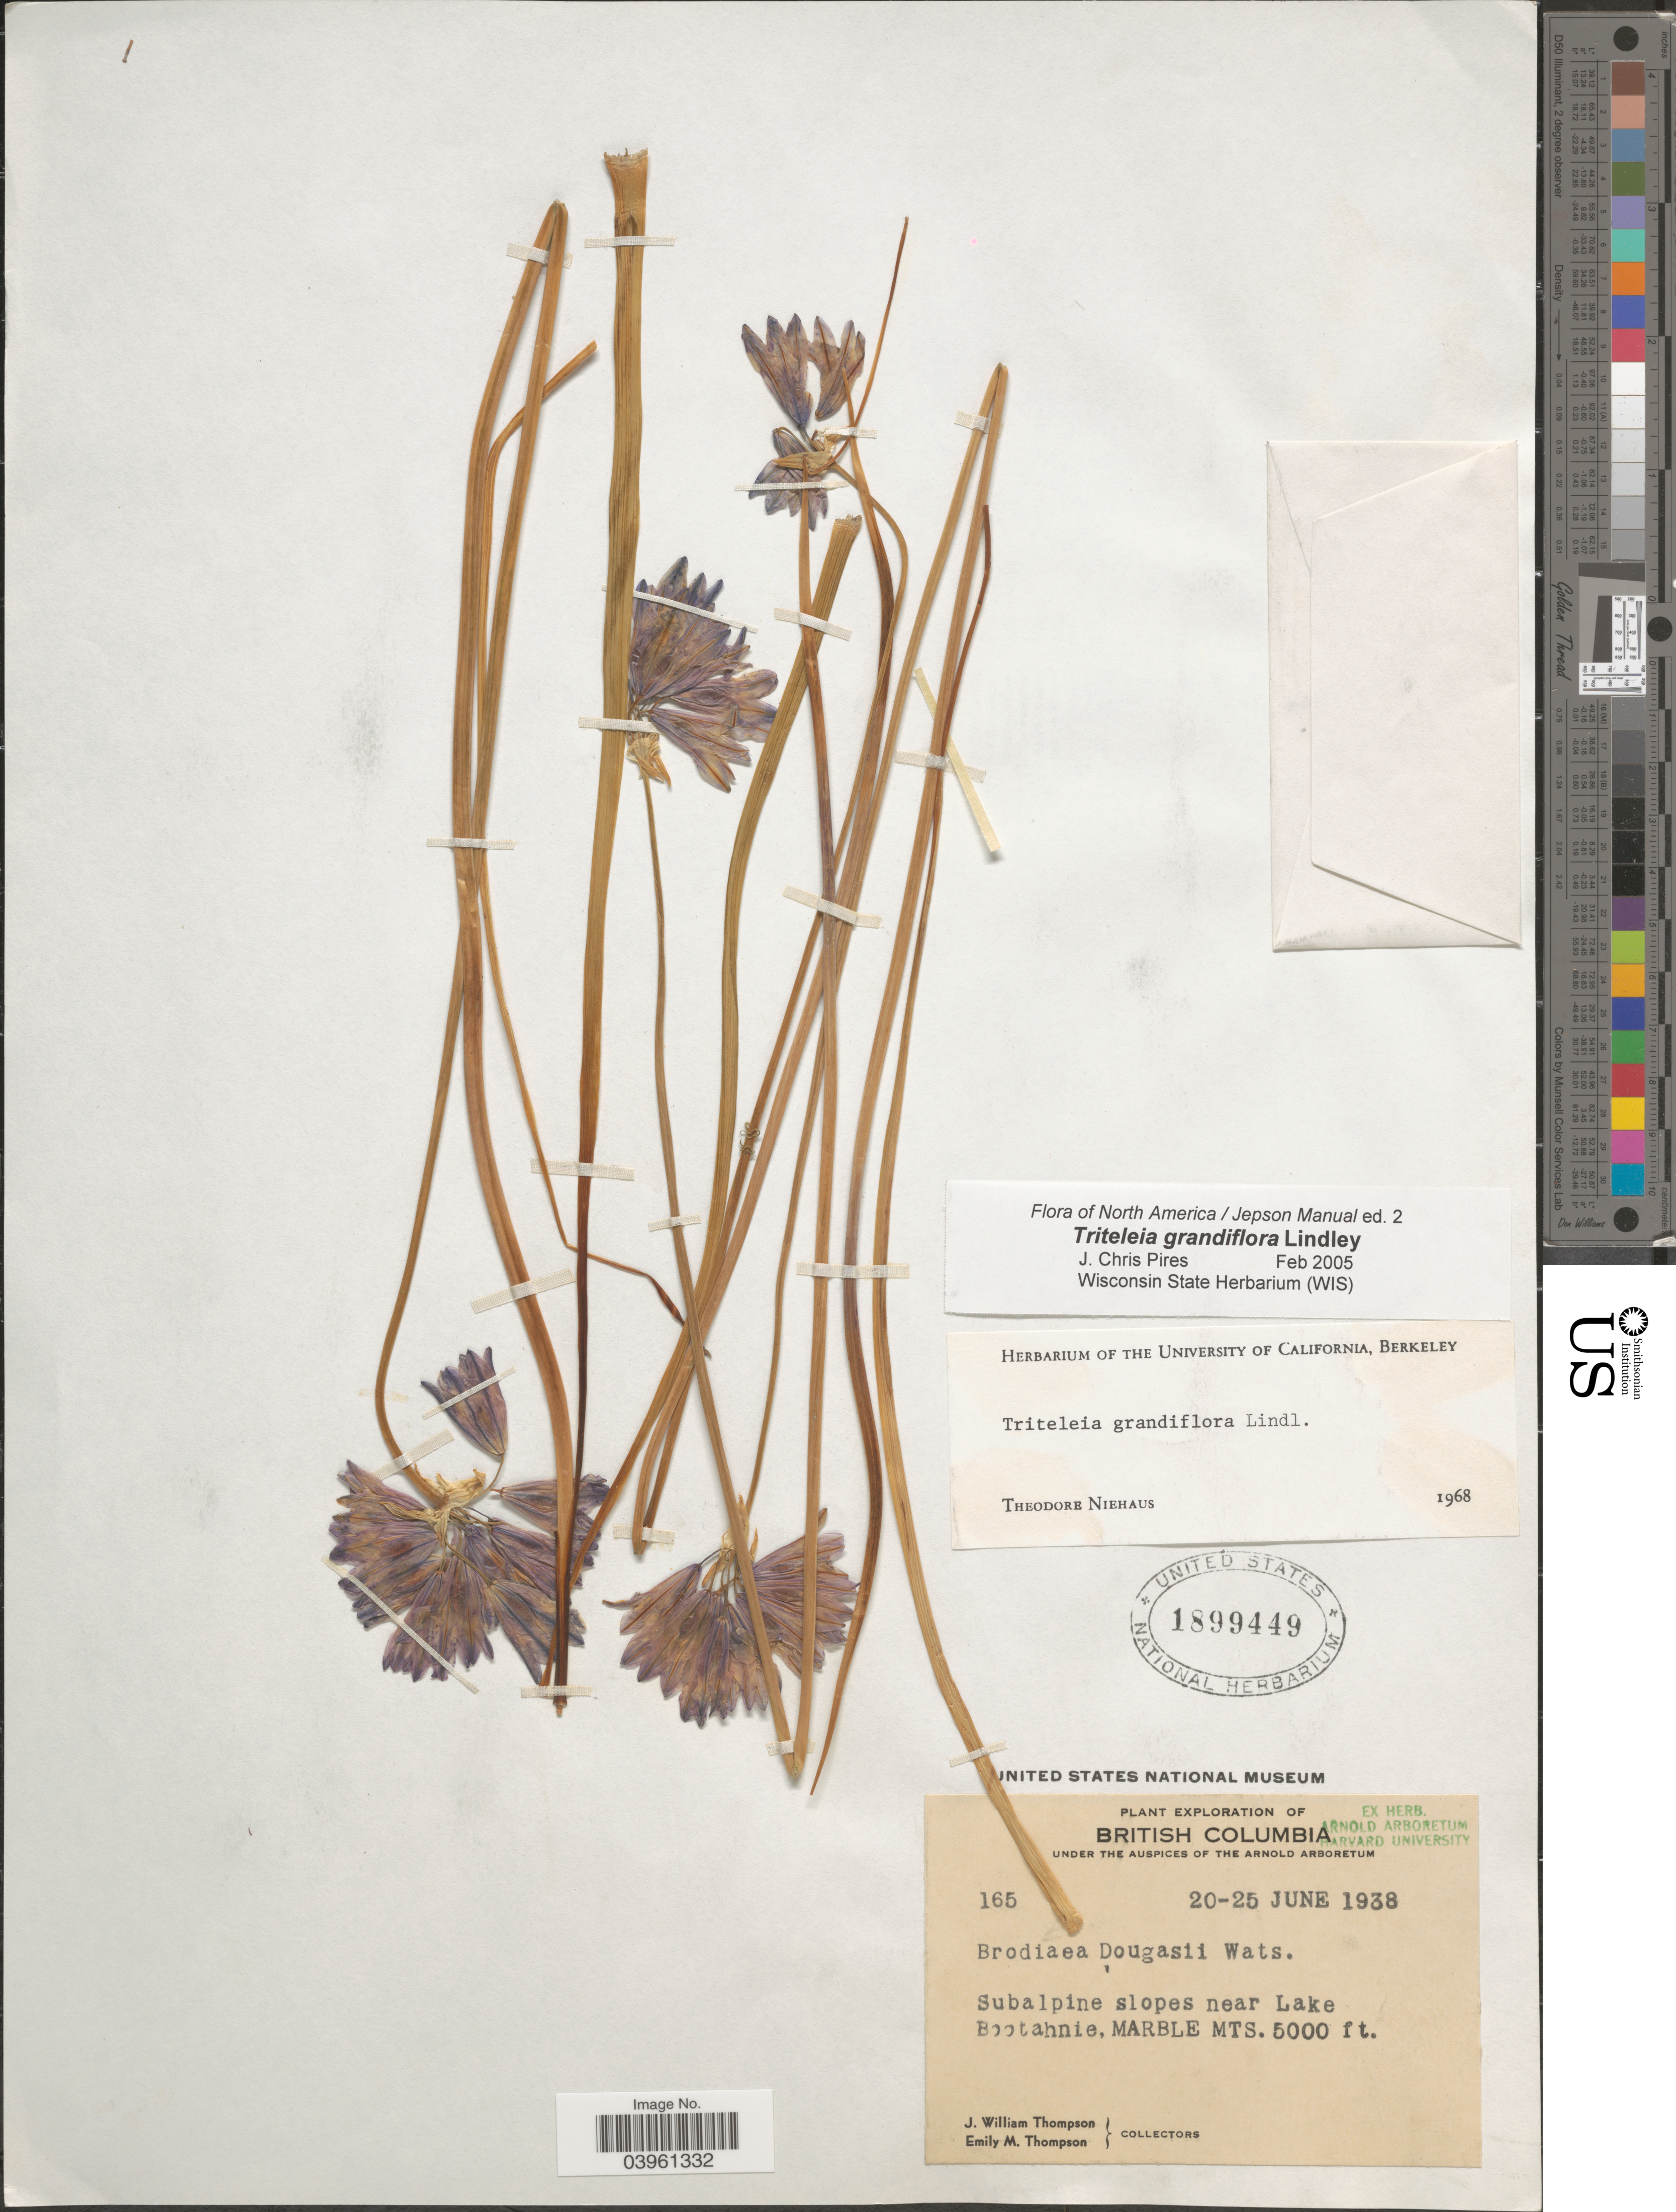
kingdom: Plantae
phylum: Tracheophyta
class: Liliopsida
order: Asparagales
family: Asparagaceae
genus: Triteleia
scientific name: Triteleia grandiflora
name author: Lindl.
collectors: J. W. Thompson & E. M. Thompson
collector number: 165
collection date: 1938-06-20/1938-06-25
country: Canada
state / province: British Columbia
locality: Subalpine slopes near Lake Bootahnie, Marble Mts.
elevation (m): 1524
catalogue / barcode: US 1899449